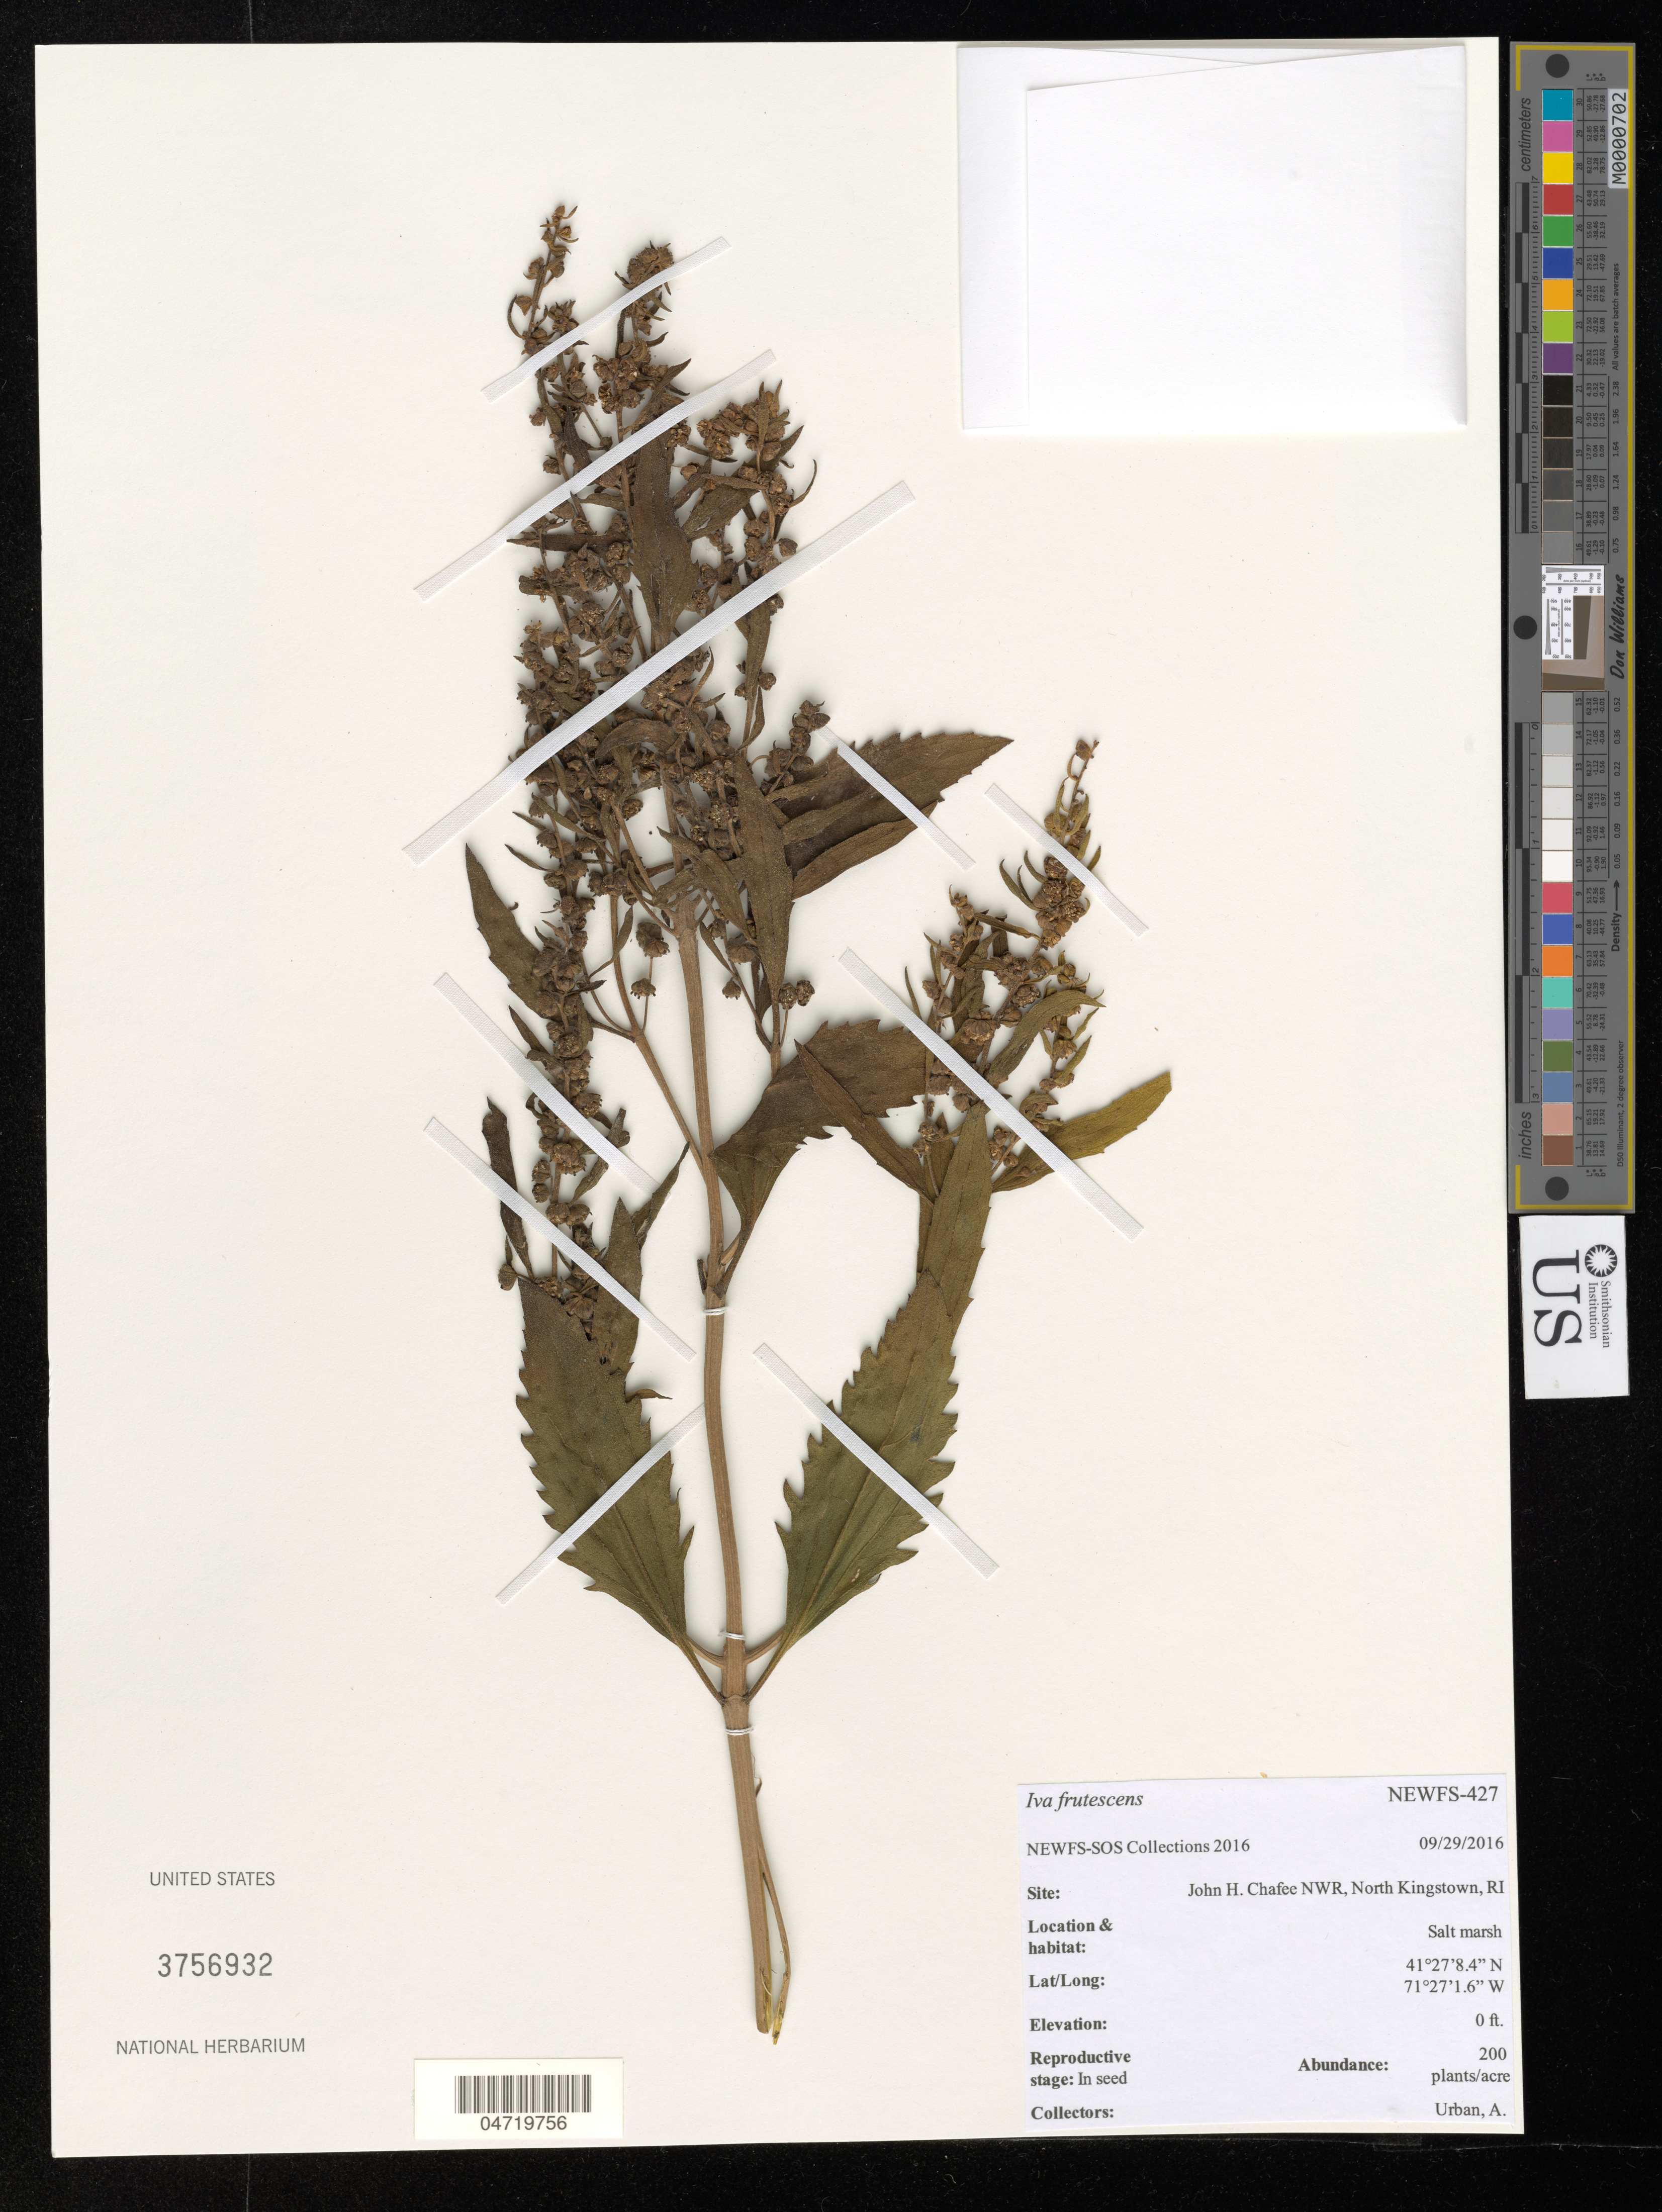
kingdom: Plantae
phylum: Tracheophyta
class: Magnoliopsida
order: Asterales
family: Asteraceae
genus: Iva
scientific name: Iva frutescens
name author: L.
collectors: A. Urban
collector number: NEWFS-427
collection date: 2016-09-29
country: United States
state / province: Rhode Island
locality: John H. Chafee NWR, North Kingstownm RI. Salt marsh.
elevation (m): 0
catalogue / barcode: US 3756932